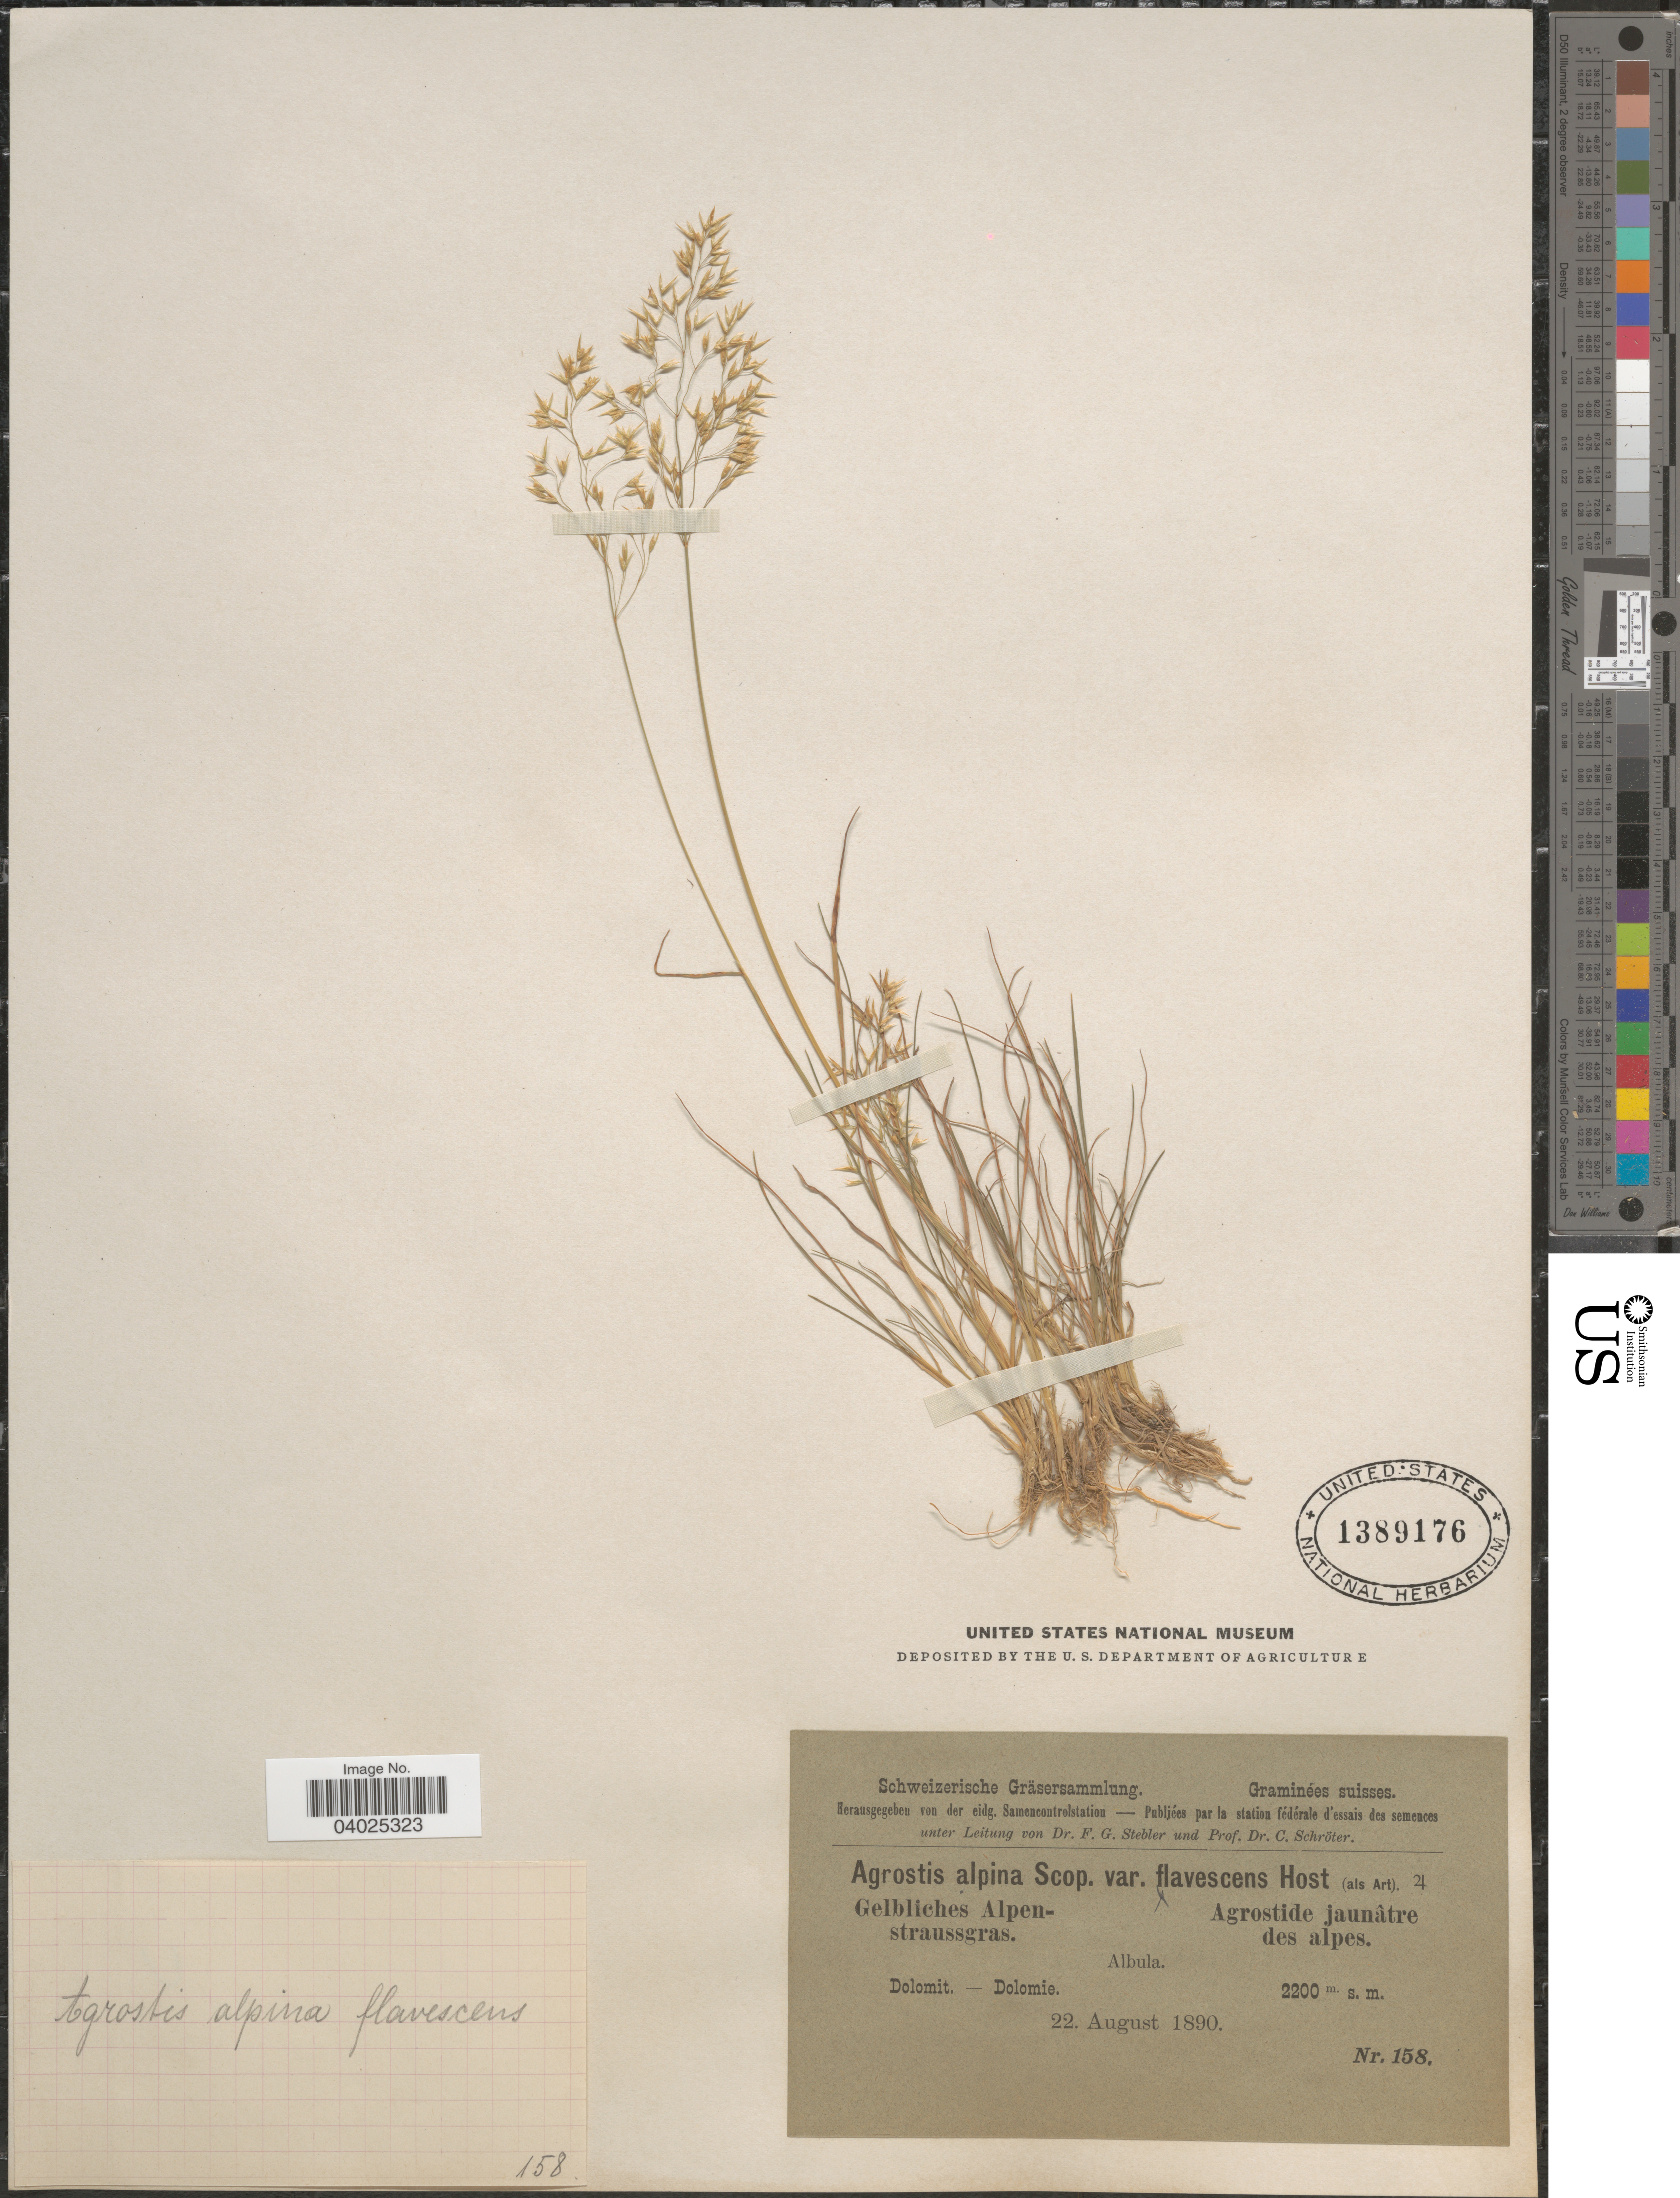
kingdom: Plantae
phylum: Tracheophyta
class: Liliopsida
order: Poales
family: Poaceae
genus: Alpagrostis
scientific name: Alpagrostis alpina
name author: (Scop.) P.M. Peterson et al.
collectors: Stebler, F.G. & Schröter, C.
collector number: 158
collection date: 1890-08-22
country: Switzerland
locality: Graminées Suisses. Albula. Dolomit.- Dolomie.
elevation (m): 2200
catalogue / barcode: US 1389176